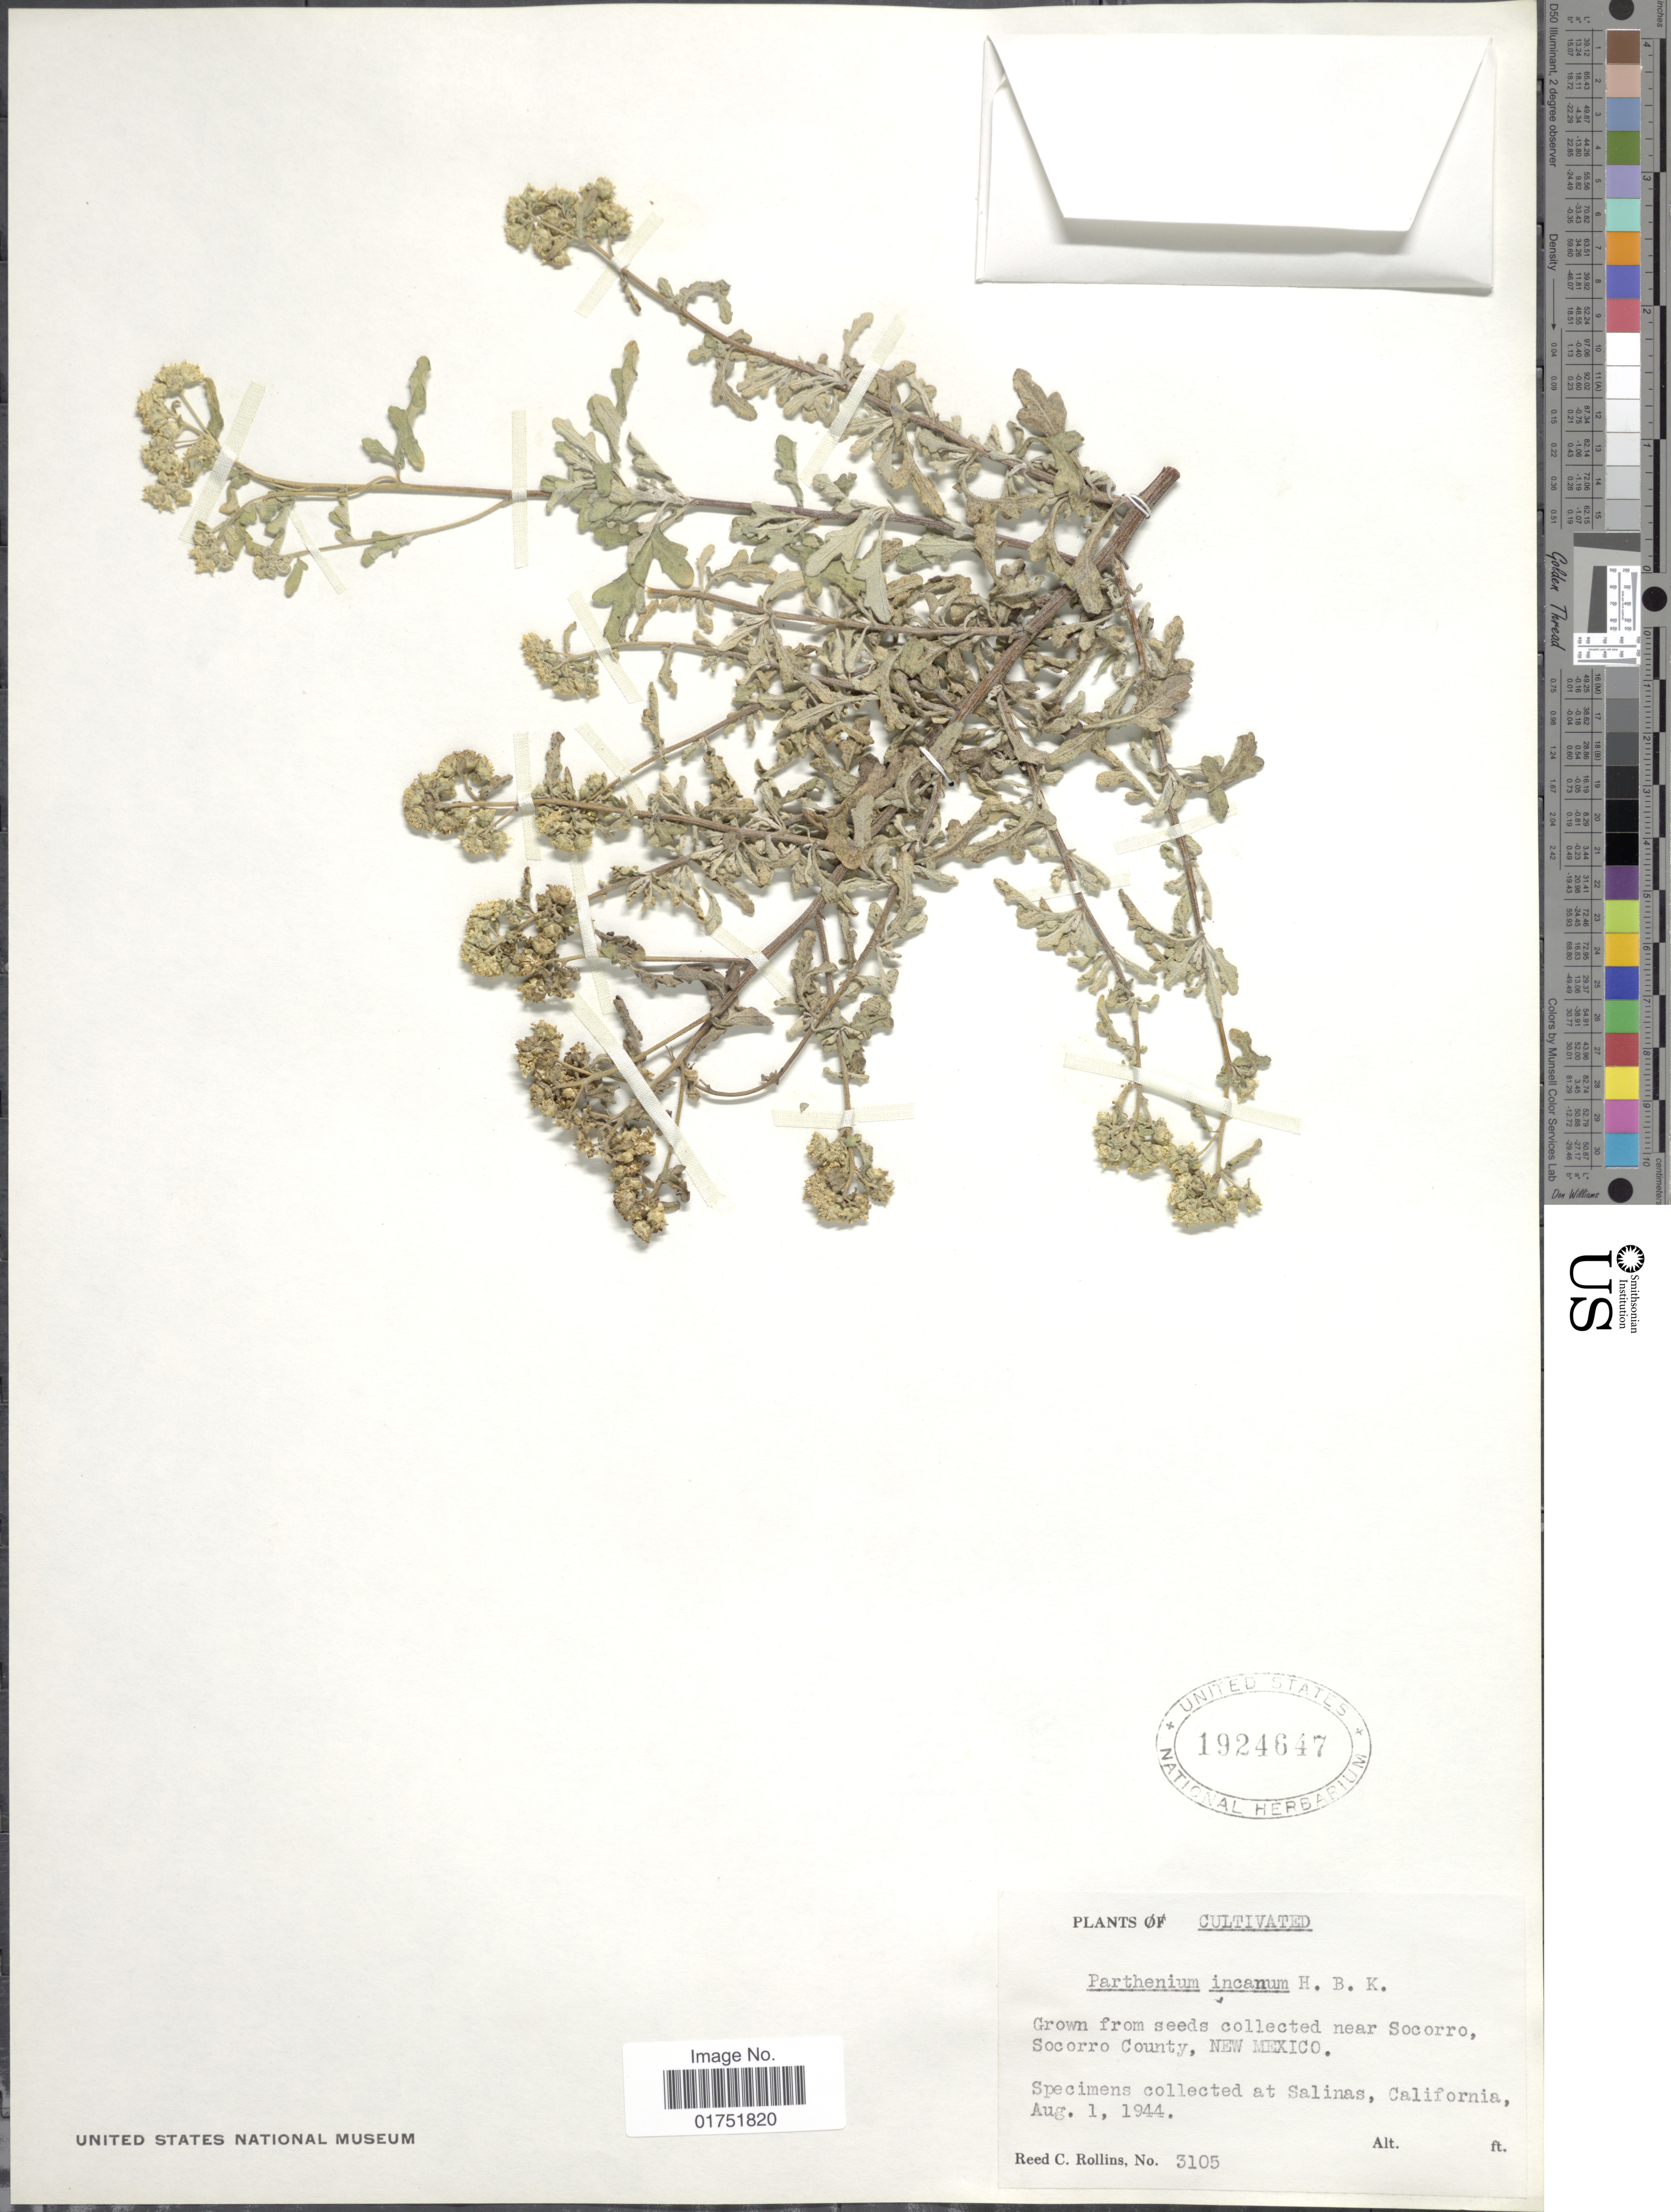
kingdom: Plantae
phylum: Tracheophyta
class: Magnoliopsida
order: Asterales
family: Asteraceae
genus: Parthenium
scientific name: Parthenium incanum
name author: Kunth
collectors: R. C. Rollins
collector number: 3105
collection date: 1944-08-01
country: United States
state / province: California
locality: Salinas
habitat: grown from seeds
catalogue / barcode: US 1924647